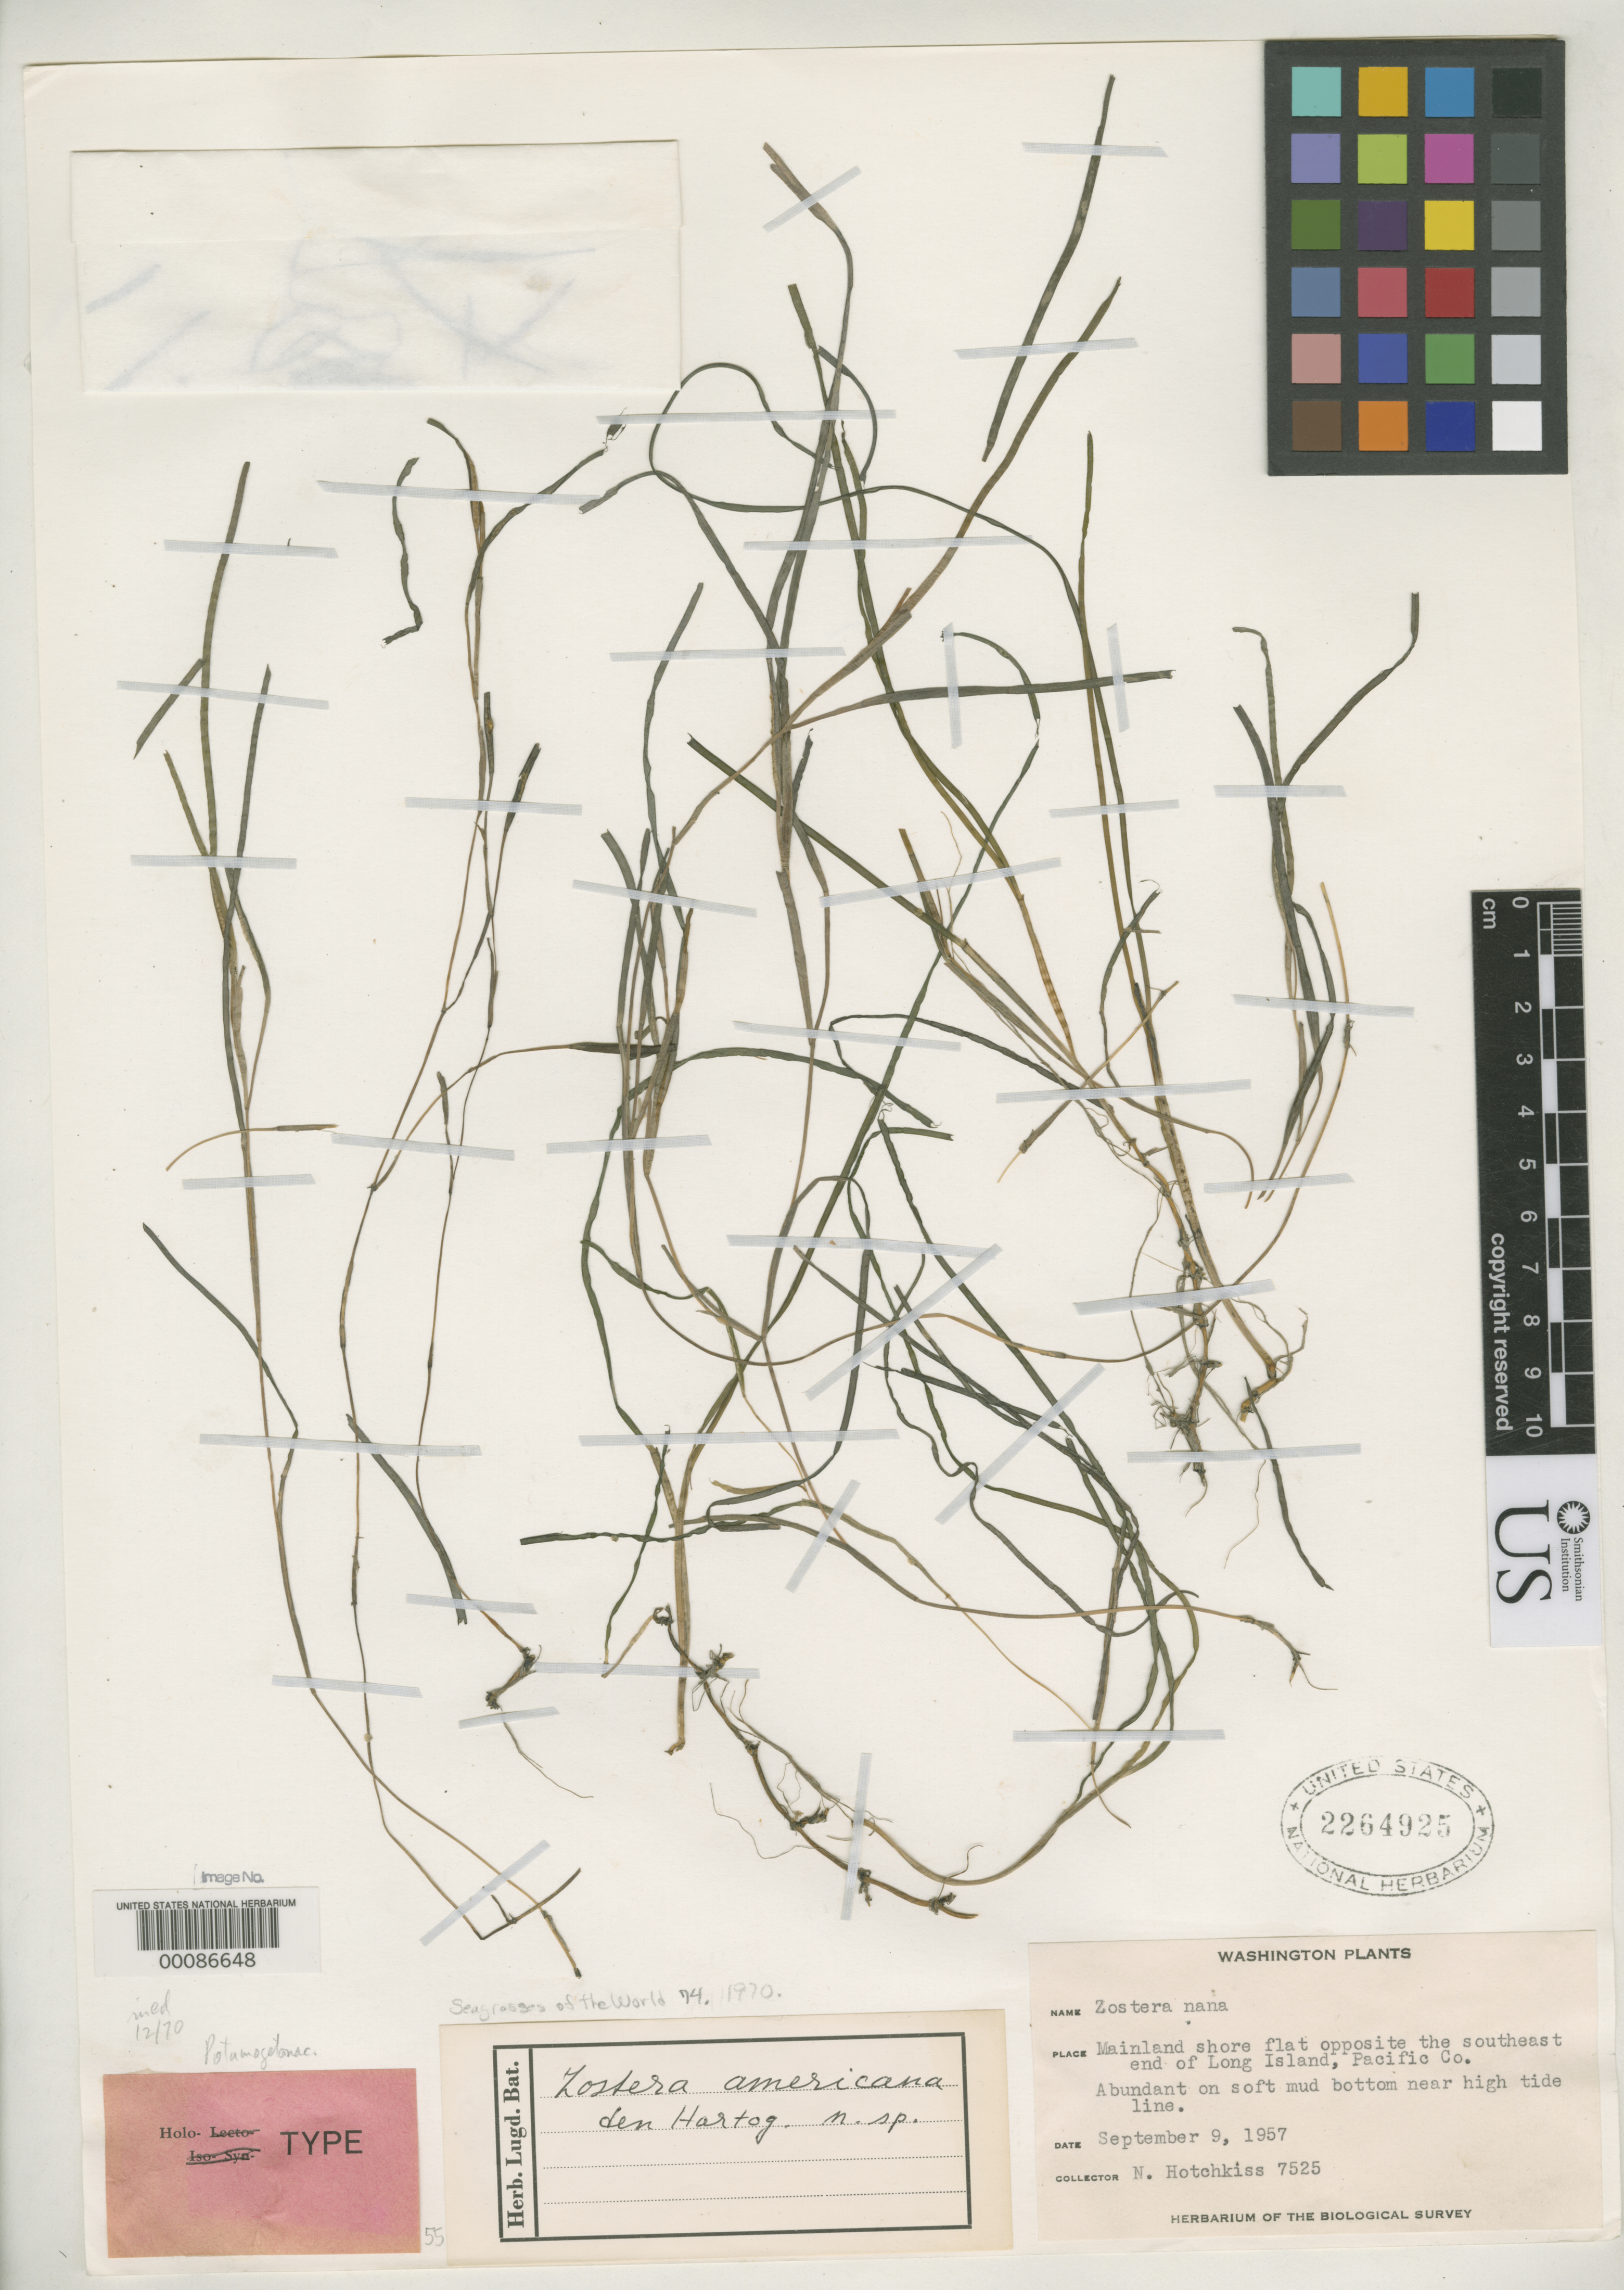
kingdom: Plantae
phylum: Tracheophyta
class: Liliopsida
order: Alismatales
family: Zosteraceae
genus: Zostera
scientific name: Zostera americana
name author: Hartog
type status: Holotype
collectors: N. Hotchkiss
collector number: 7525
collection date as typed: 09 Sep 1957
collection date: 1957-09-09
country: United States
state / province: Washington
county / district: Pacific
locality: Mainland shore opposite SE end of Long I.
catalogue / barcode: US 2264925